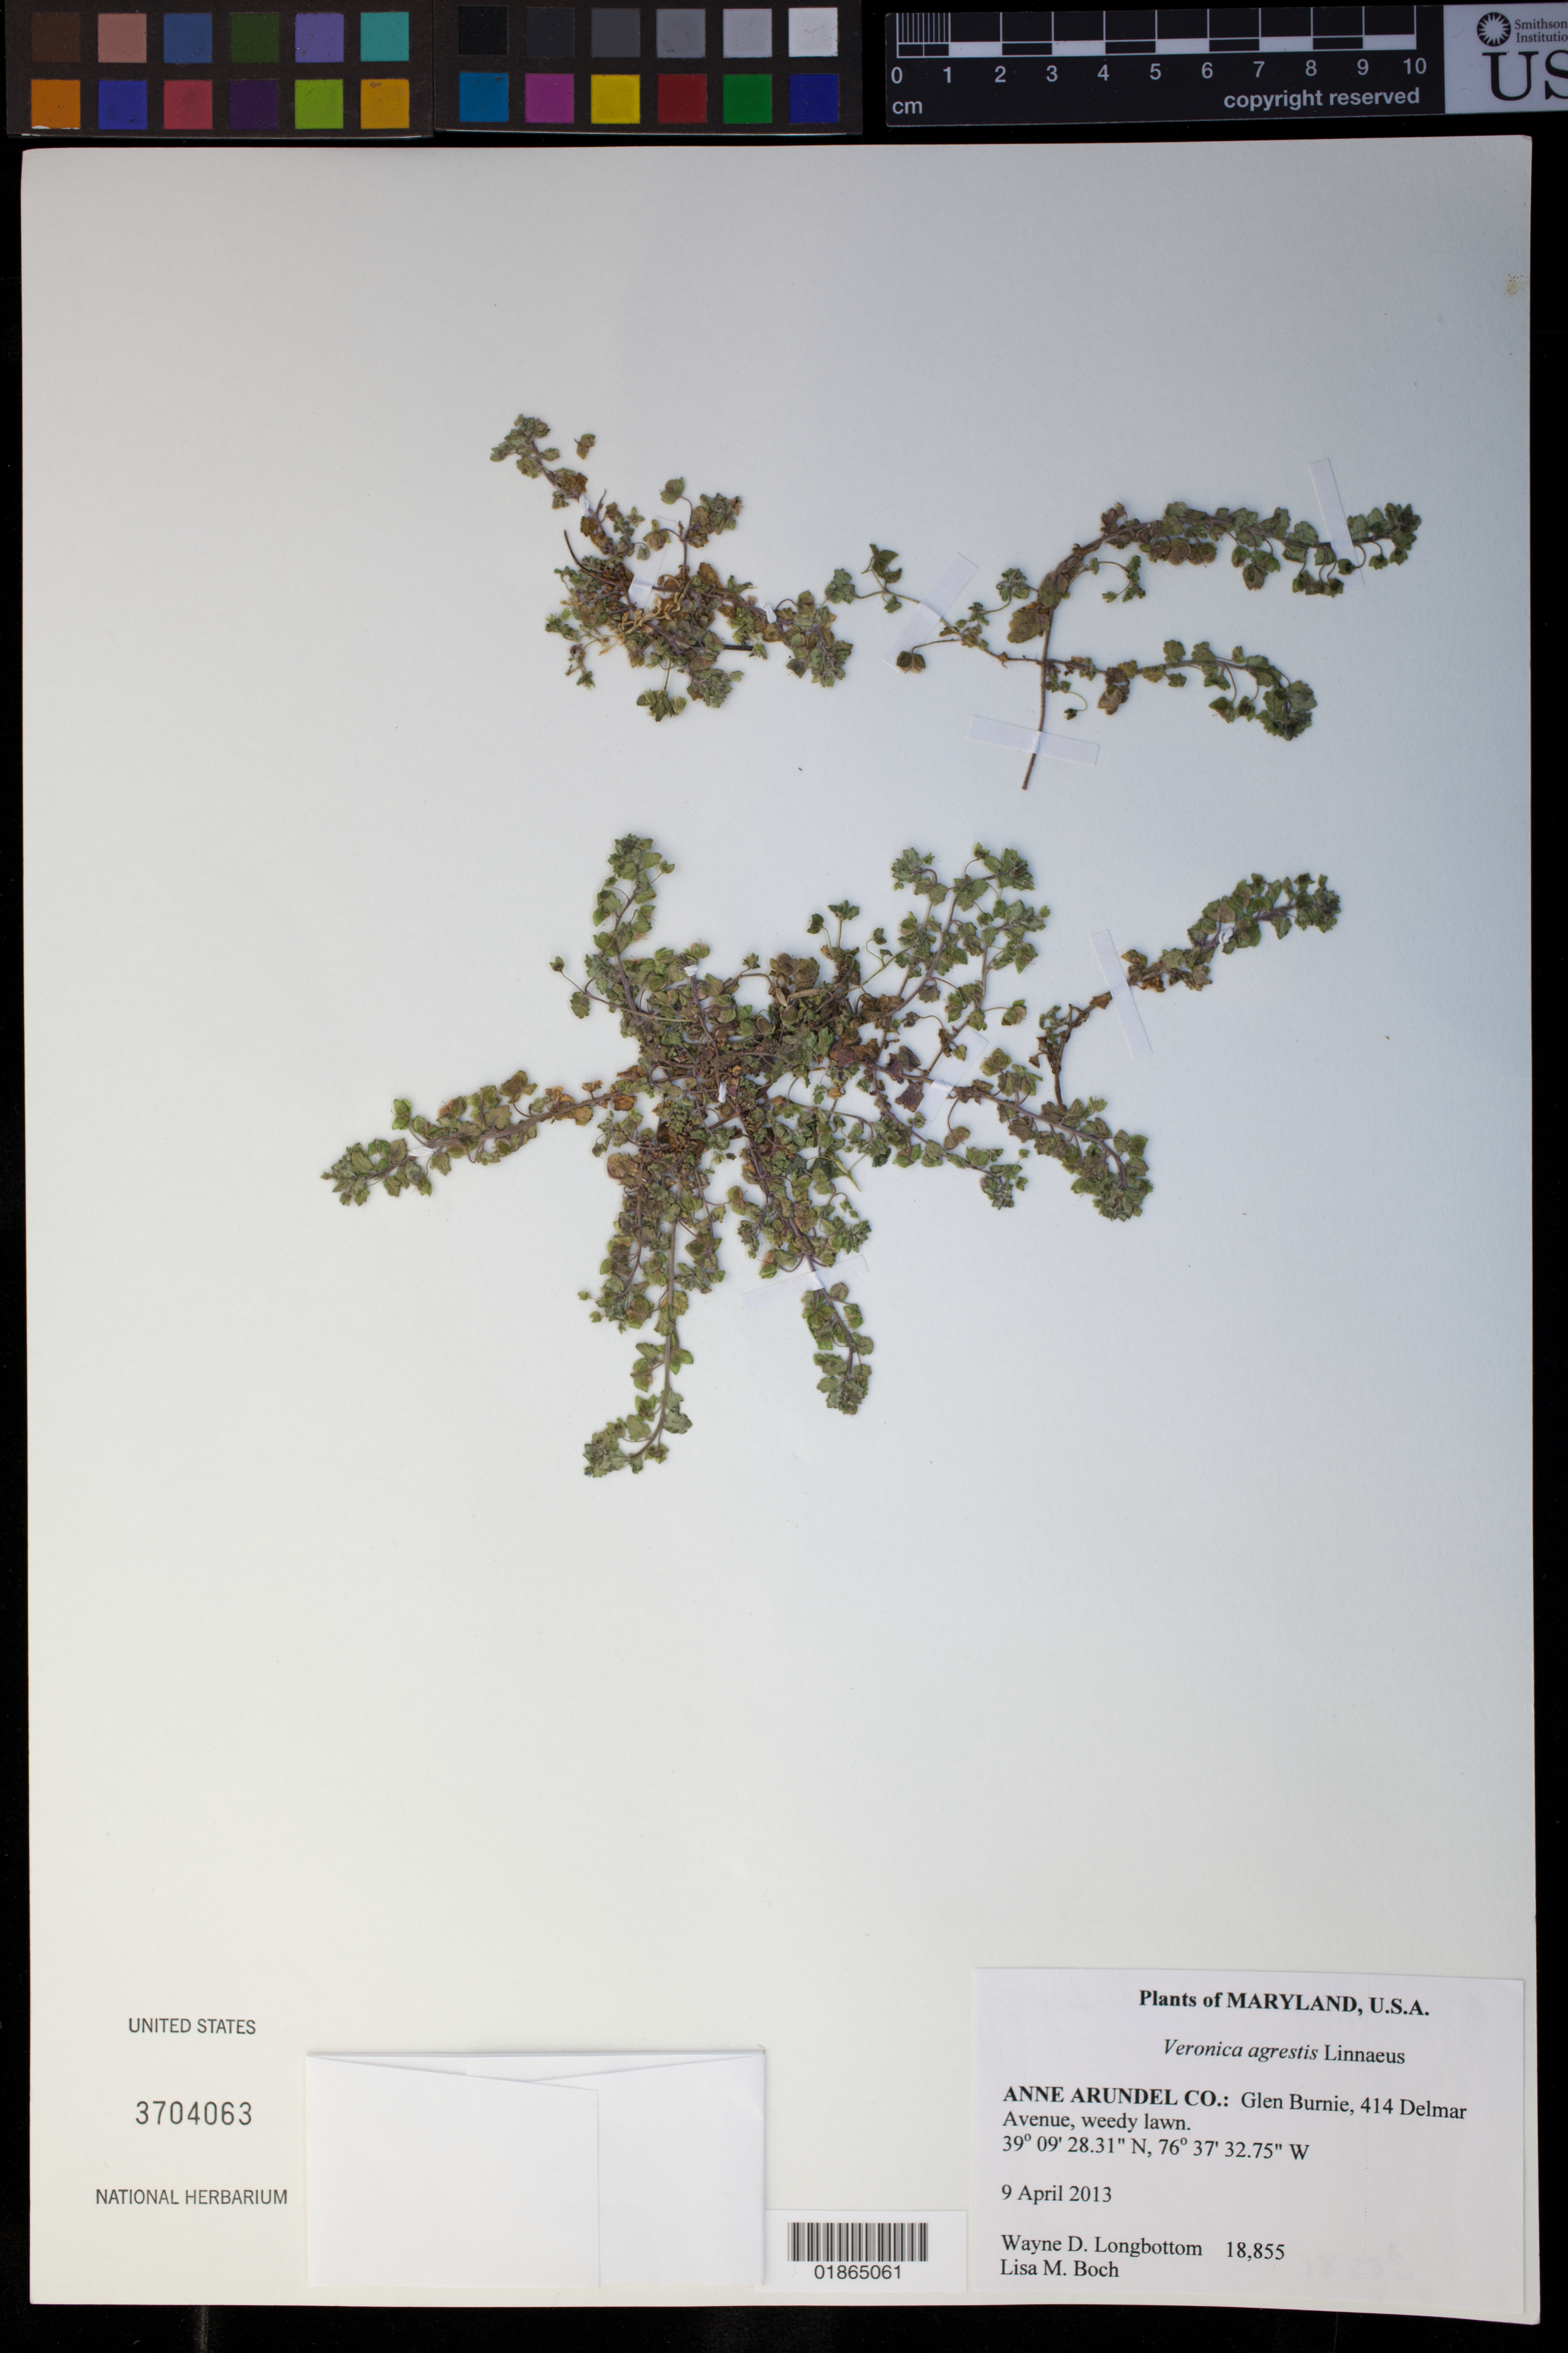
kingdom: Plantae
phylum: Tracheophyta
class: Magnoliopsida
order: Lamiales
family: Plantaginaceae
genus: Veronica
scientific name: Veronica agrestis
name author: L.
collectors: W. D. Longbottom & L.M. Boch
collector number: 18855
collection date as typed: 9 April 2013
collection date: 2013-04-09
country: United States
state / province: Maryland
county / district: Anne Arundel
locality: Glen Burnie, 414 Delmar Avenue.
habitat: Weedy lawn.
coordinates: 39 09 28.31 N, 76 37 32.75 W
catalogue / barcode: US 3704063